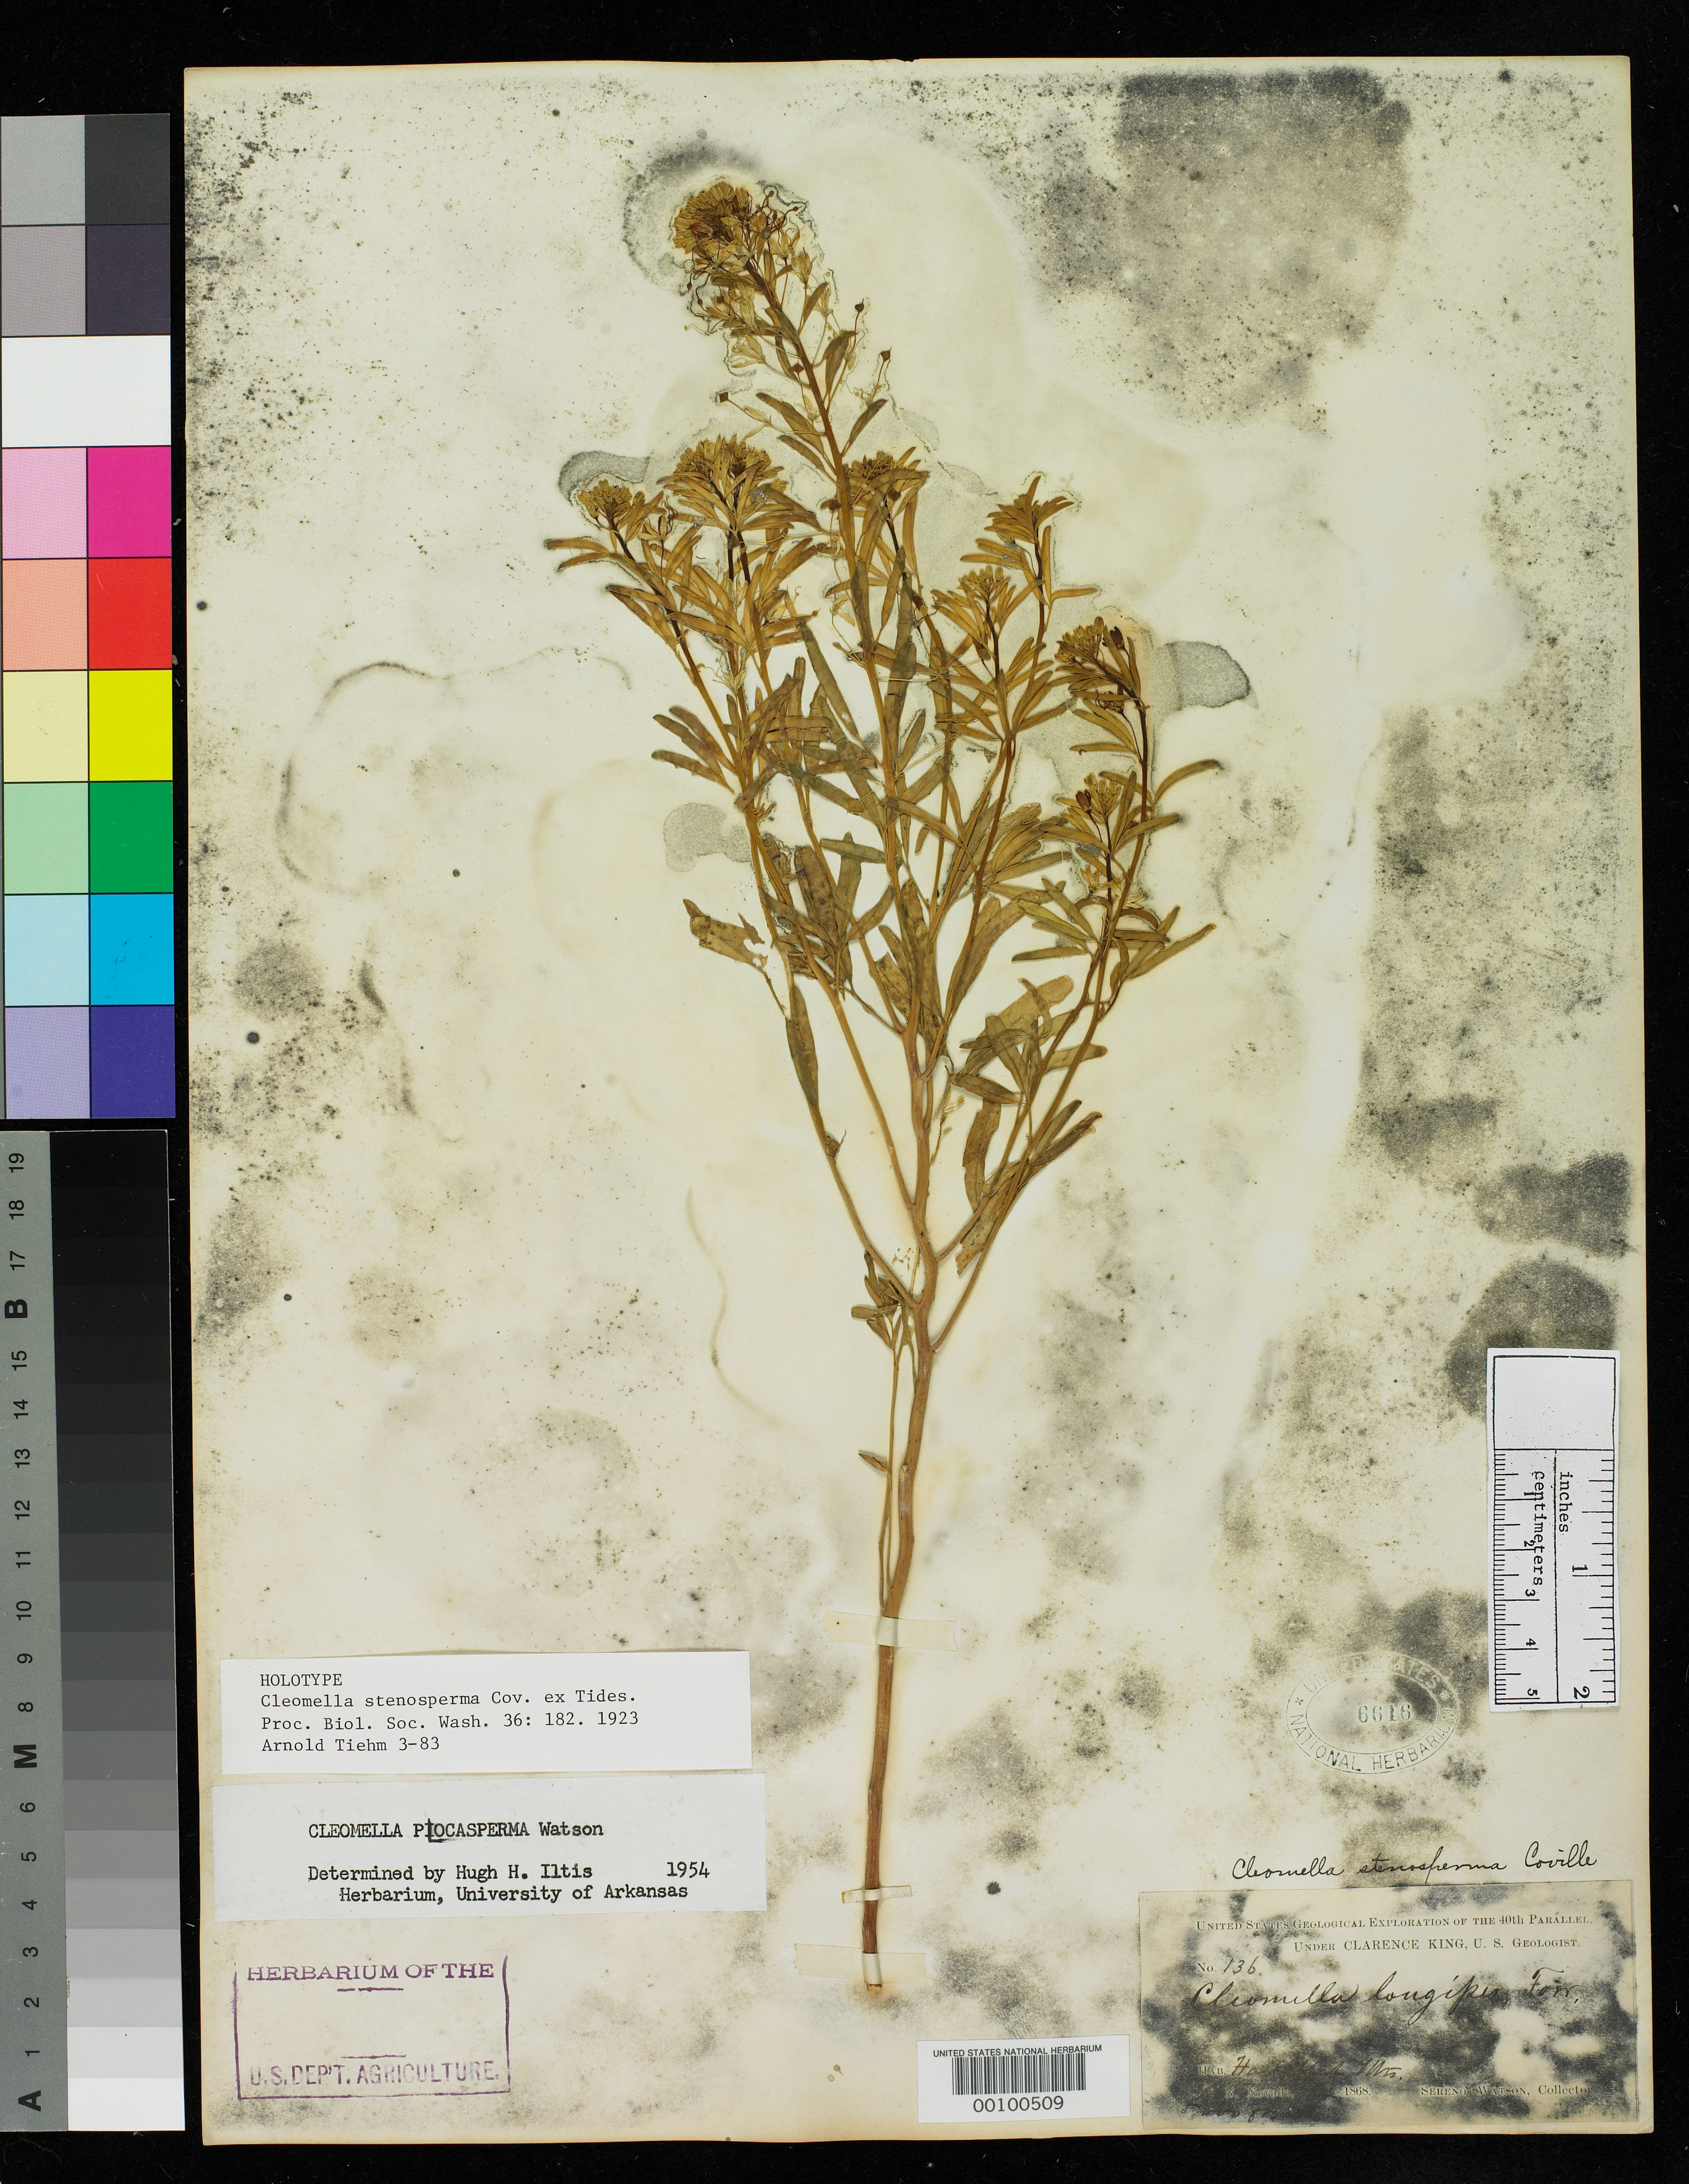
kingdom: Plantae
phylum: Tracheophyta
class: Magnoliopsida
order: Brassicales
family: Cleomaceae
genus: Cleomella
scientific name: Cleomella stenosperma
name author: Coville ex Tidestr.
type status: Holotype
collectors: S. Watson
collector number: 136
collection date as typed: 1868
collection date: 1868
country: United States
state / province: Nevada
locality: Havellah Mountains.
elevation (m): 2438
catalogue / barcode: US 6616